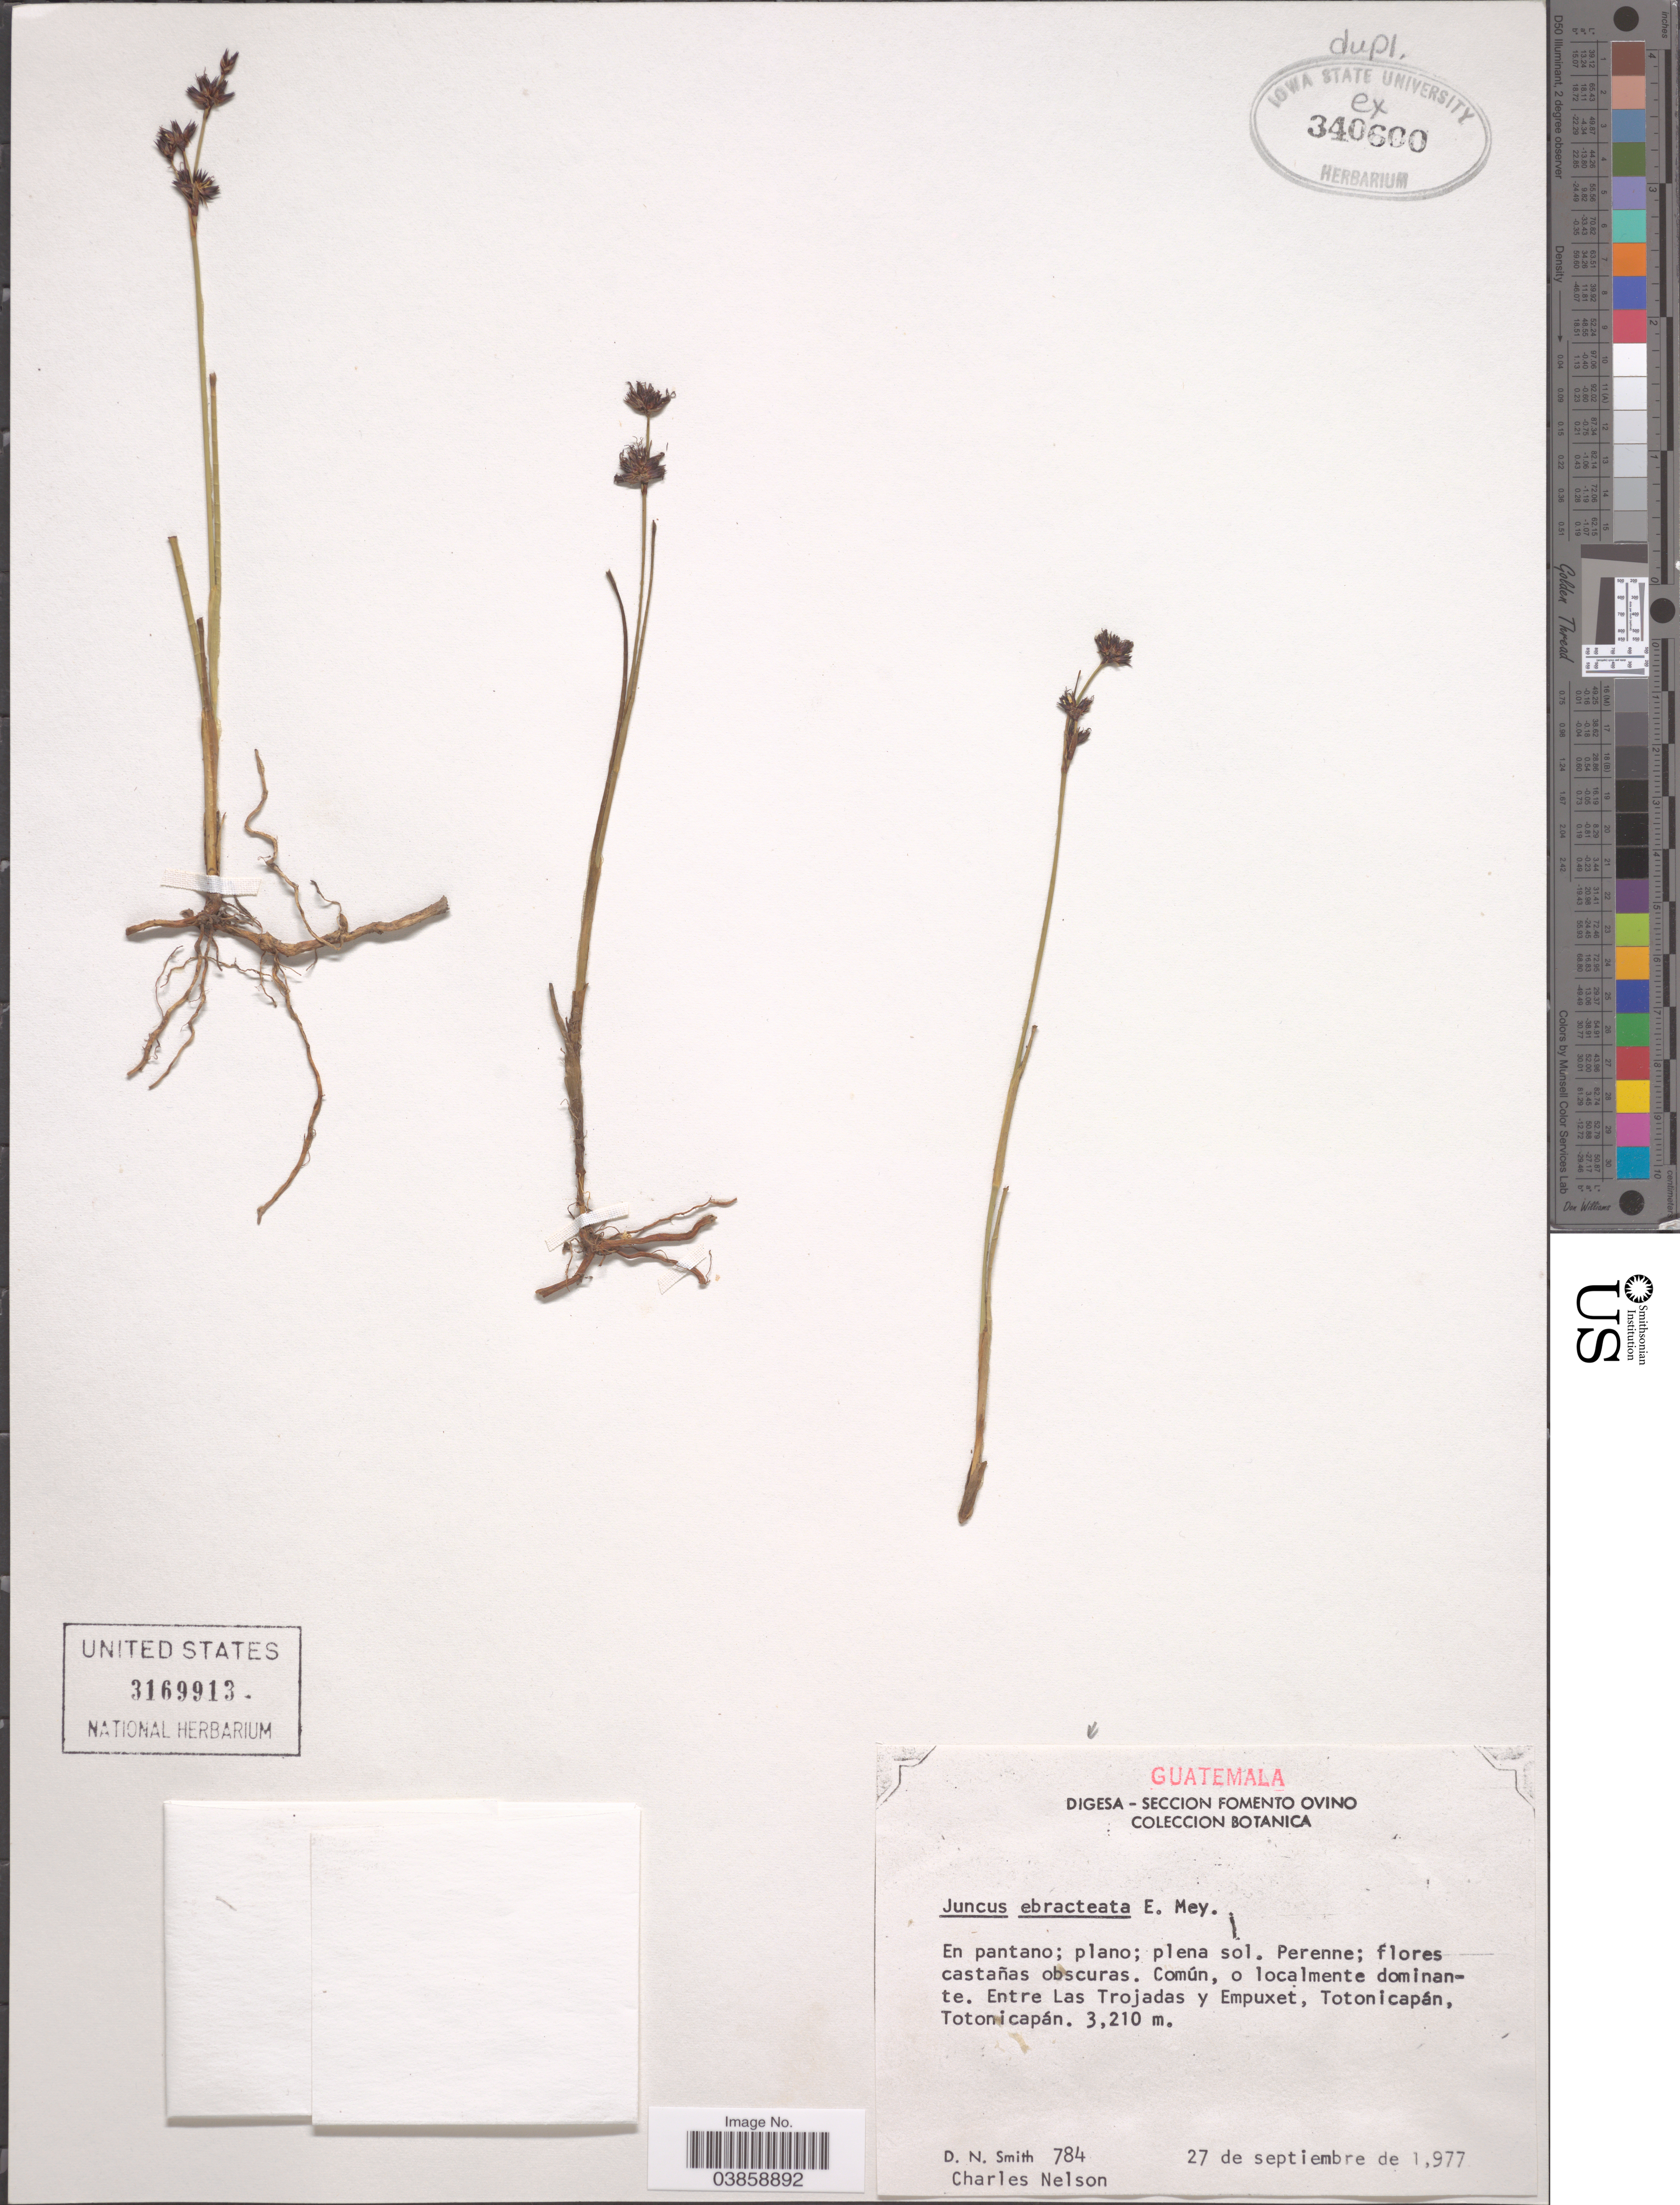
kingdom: Plantae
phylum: Tracheophyta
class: Liliopsida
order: Poales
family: Juncaceae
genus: Juncus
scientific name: Juncus ebracteatus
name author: E. Mey.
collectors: D. Smith & C. Nelson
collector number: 784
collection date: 1977-09-27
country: Guatemala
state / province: Totonicapan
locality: Entre Las Trojadas y Empuxet, Totonicapán.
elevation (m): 3210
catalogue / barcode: US 3169913